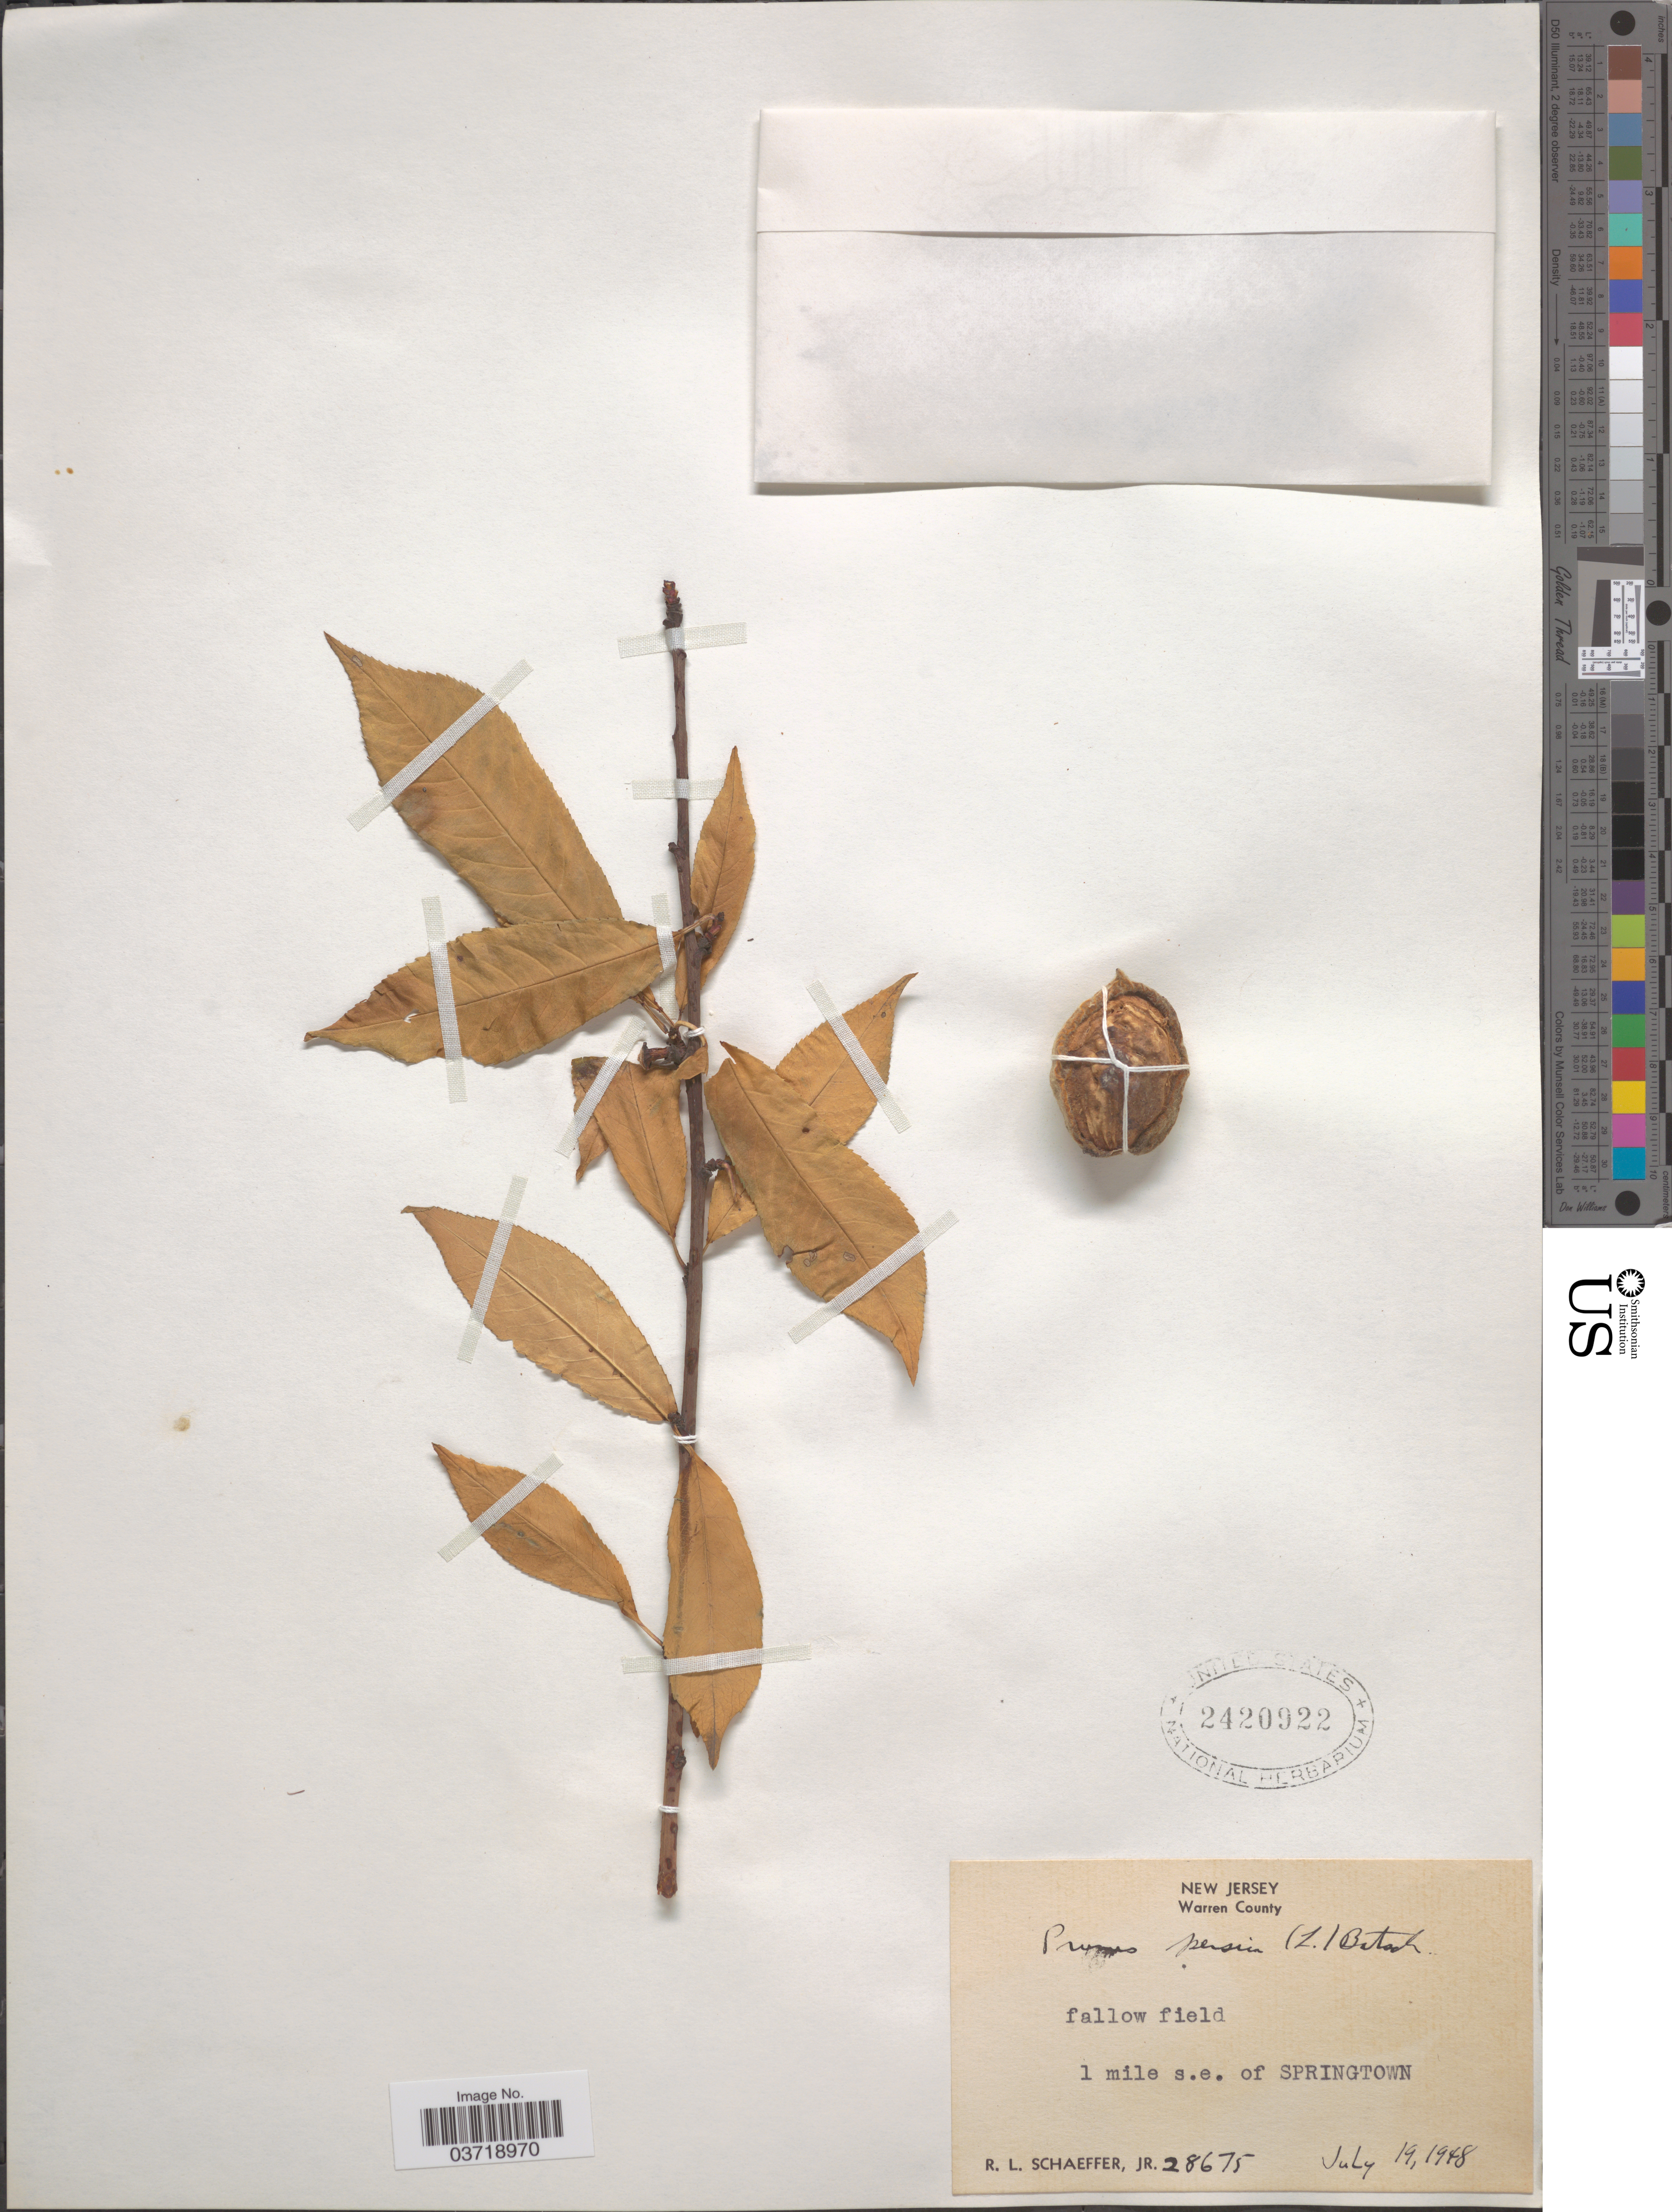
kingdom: Plantae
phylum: Tracheophyta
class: Magnoliopsida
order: Rosales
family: Rosaceae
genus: Prunus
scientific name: Prunus persica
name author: (L.) Batsch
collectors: R. L. Schaeffer Jr.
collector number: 28675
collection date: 1948-07-19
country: United States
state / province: New Jersey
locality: Warren County. 1 mile s.e. of Springtown.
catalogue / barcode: US 2420922